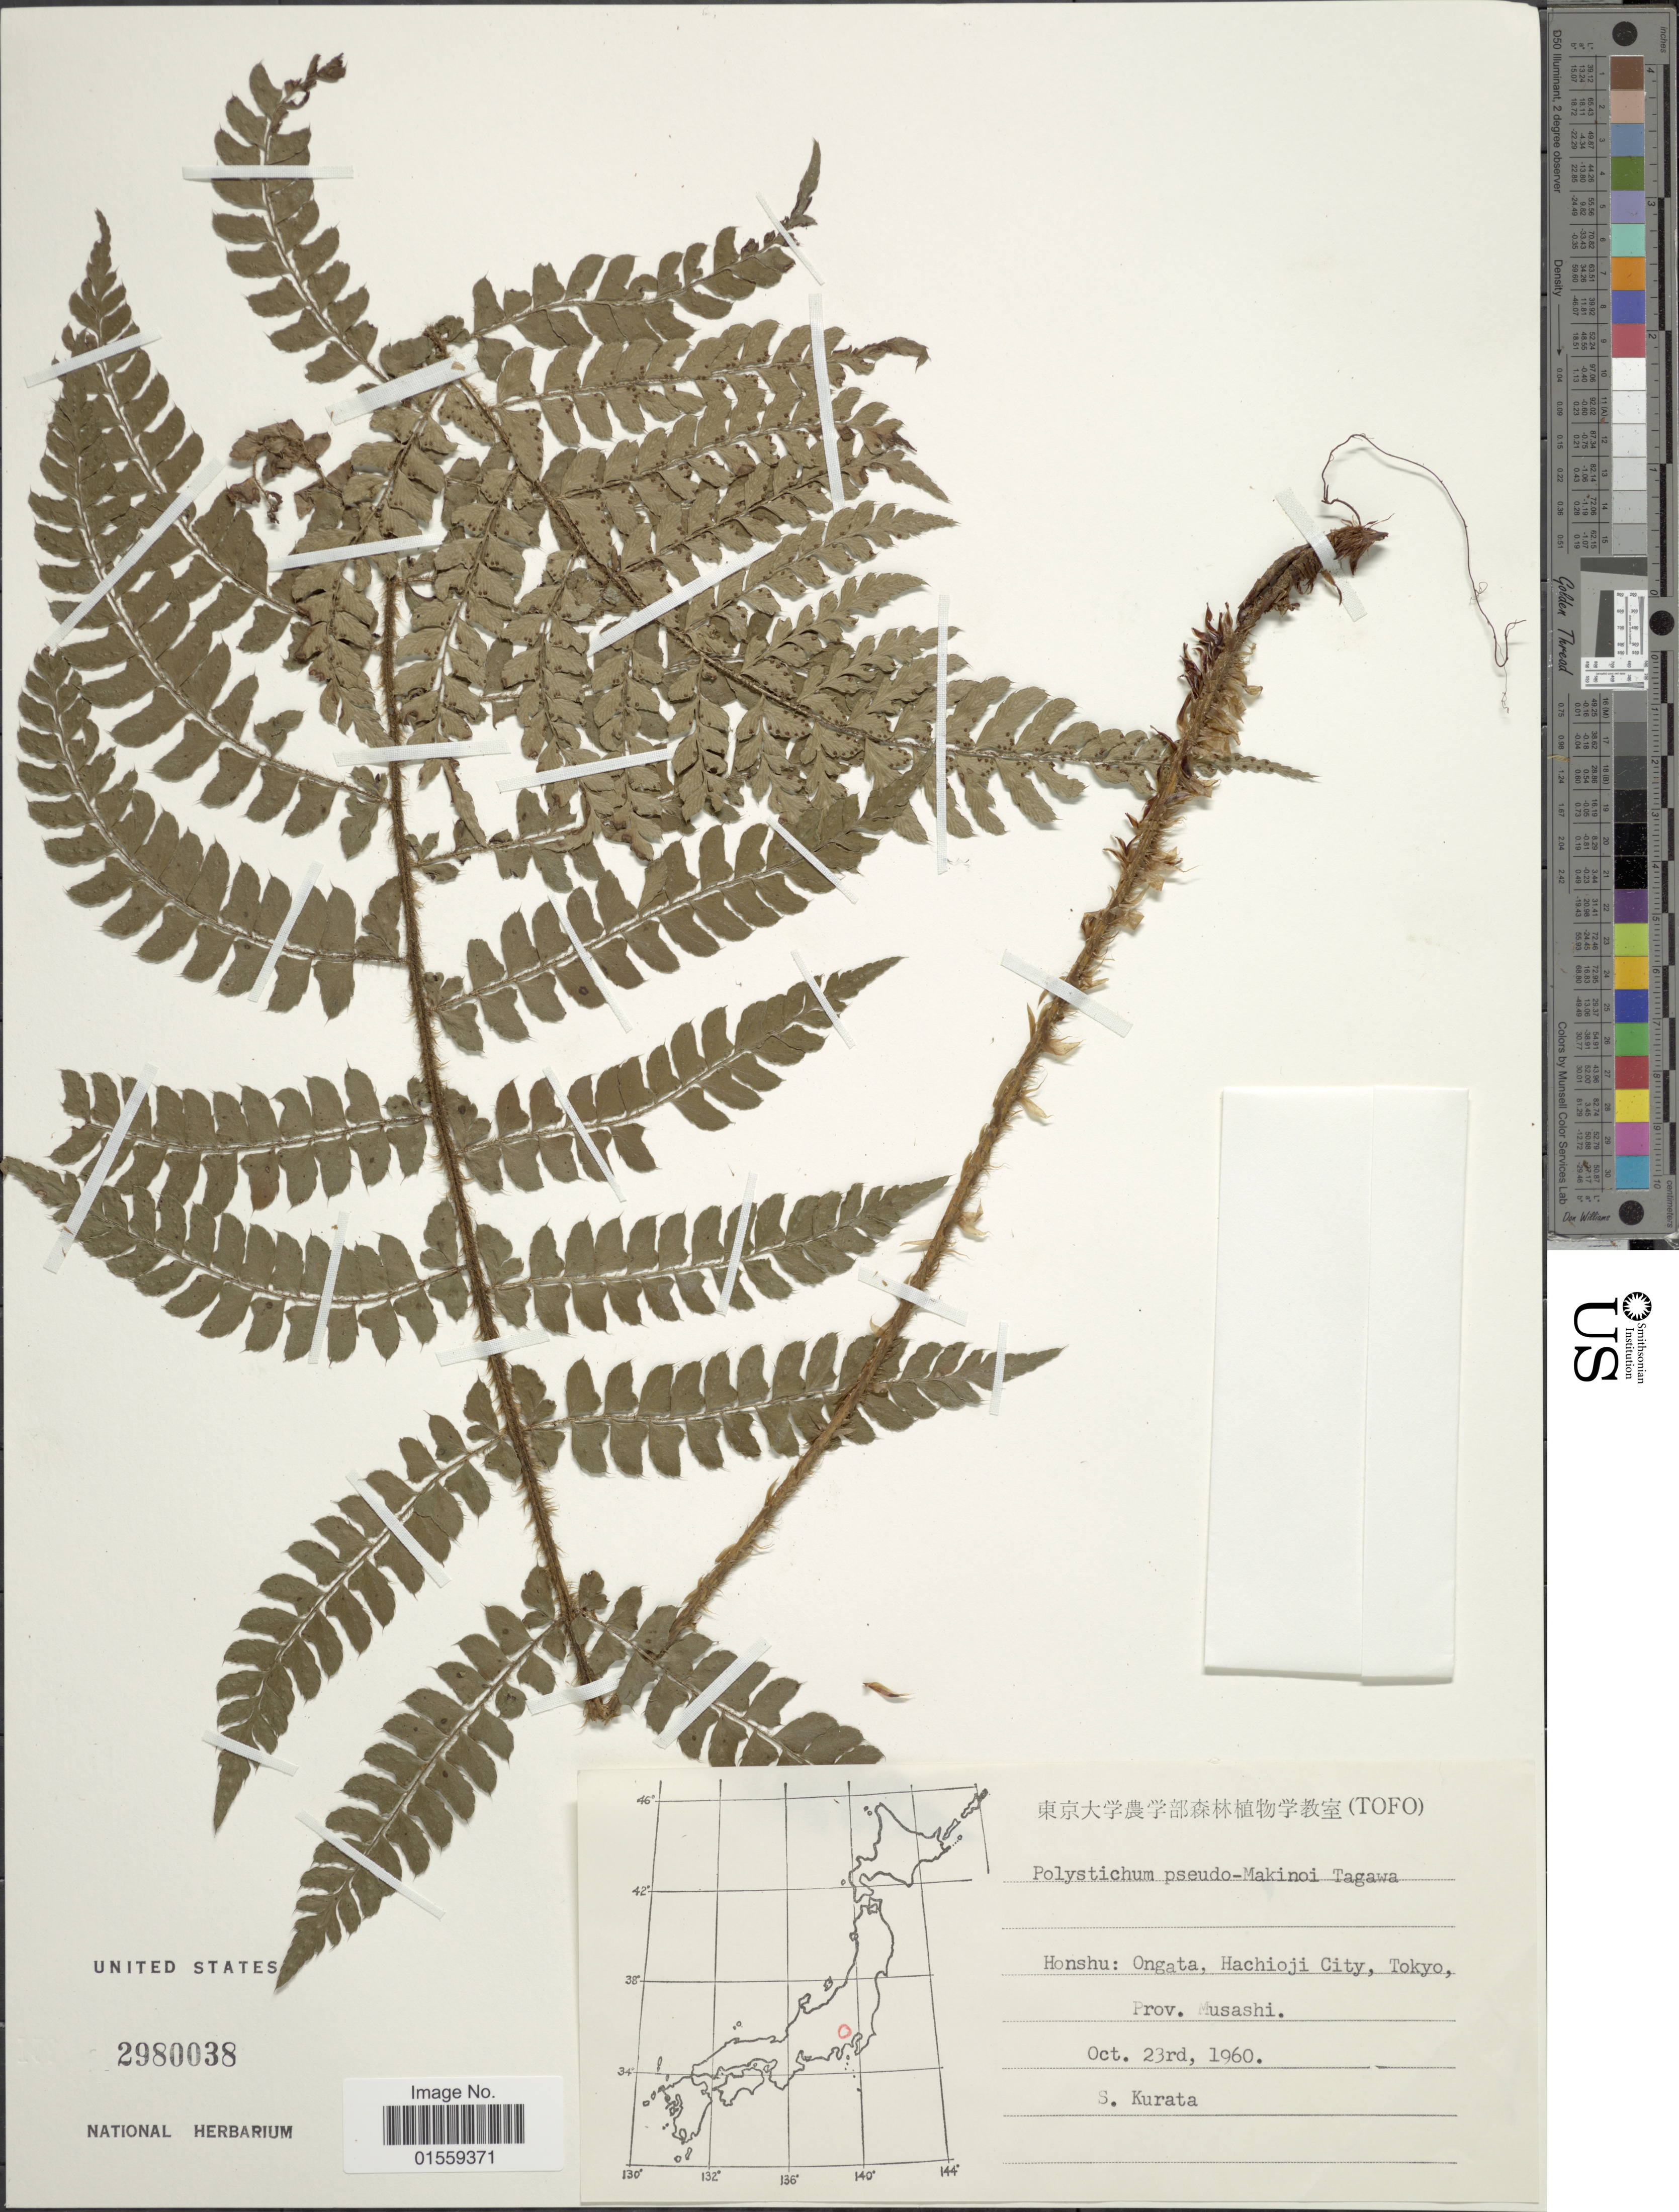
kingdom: Plantae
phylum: Tracheophyta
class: Polypodiopsida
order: Polypodiales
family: Dryopteridaceae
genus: Polystichum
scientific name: Polystichum pseudomakinoi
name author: Tagawa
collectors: Sa. Kurata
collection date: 1960-10-23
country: Japan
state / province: Tokyo, Federal City of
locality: Honshu: Ongata, Hachioji City, Tokyo, Prov. Musashi.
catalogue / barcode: US 2980038